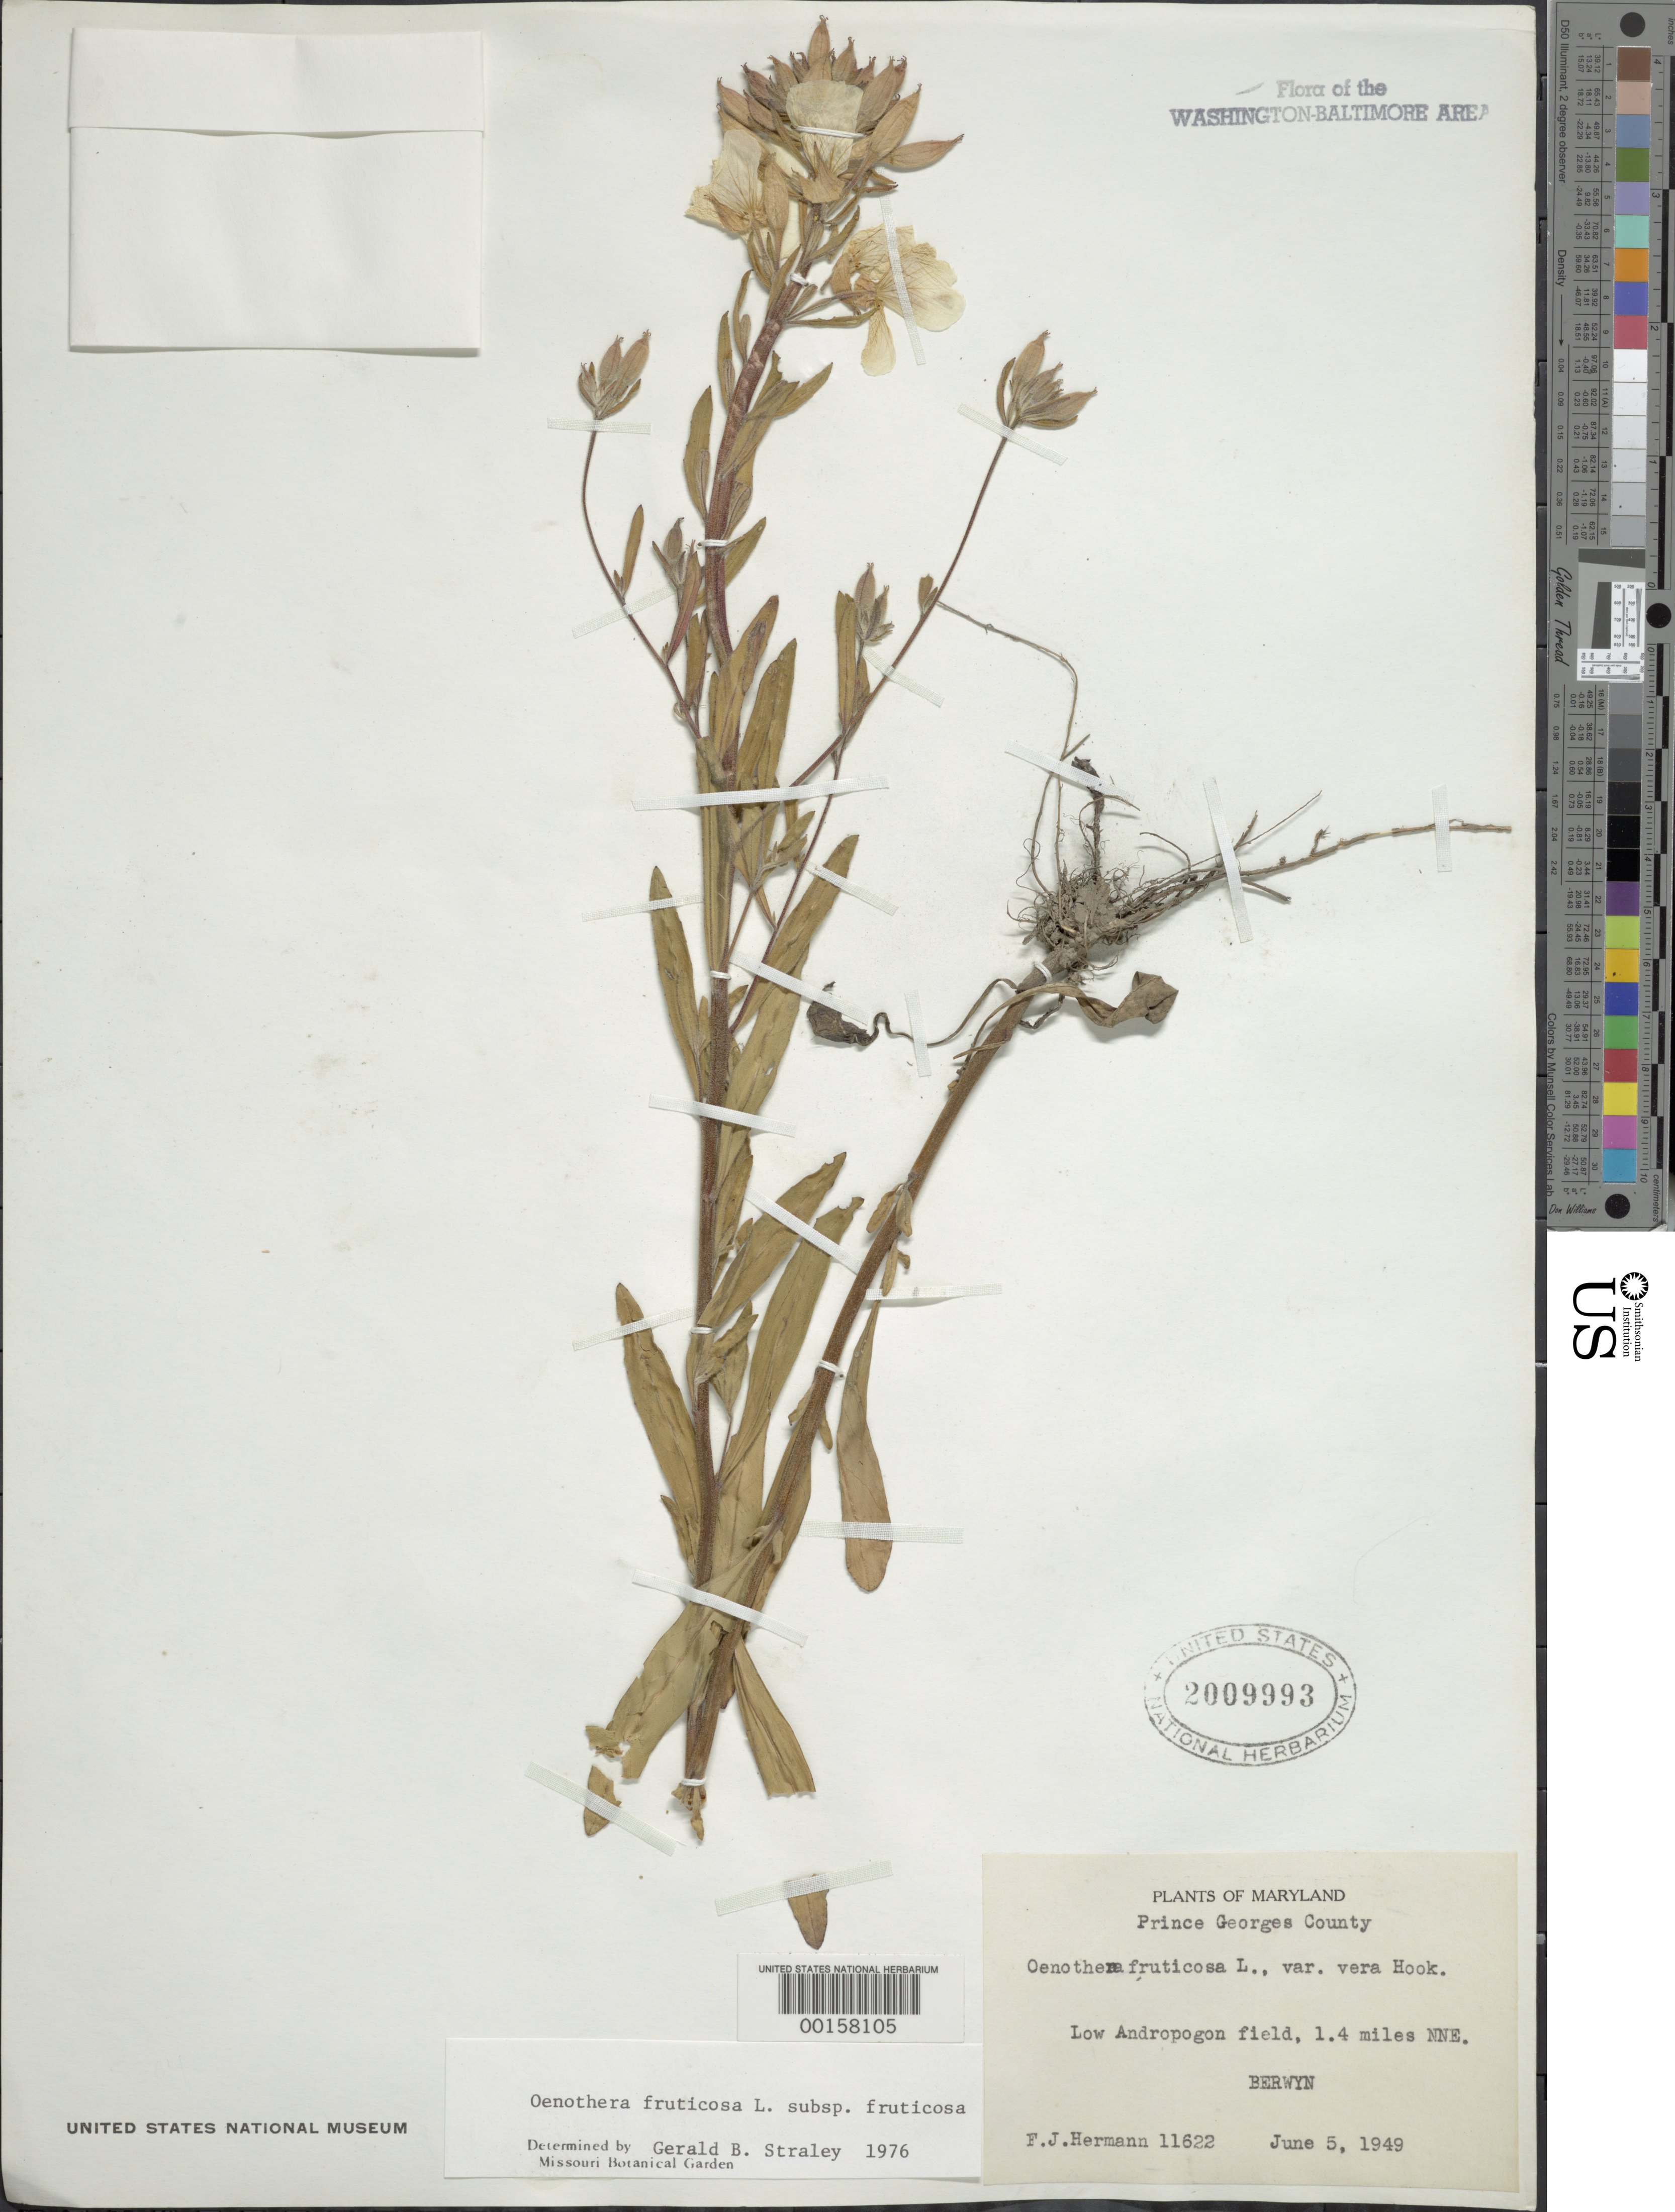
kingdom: Plantae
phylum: Tracheophyta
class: Magnoliopsida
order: Myrtales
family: Onagraceae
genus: Oenothera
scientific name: Oenothera fruticosa subsp. fruticosa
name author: L.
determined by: Straley, G. B.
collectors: F. J. Hermann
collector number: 11622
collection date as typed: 05 Jun 1949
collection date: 1949-06-05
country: United States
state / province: Maryland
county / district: Prince George's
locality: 1.4 mi. NNE of field, Berwyn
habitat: Low andropogon field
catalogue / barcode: US 2009993